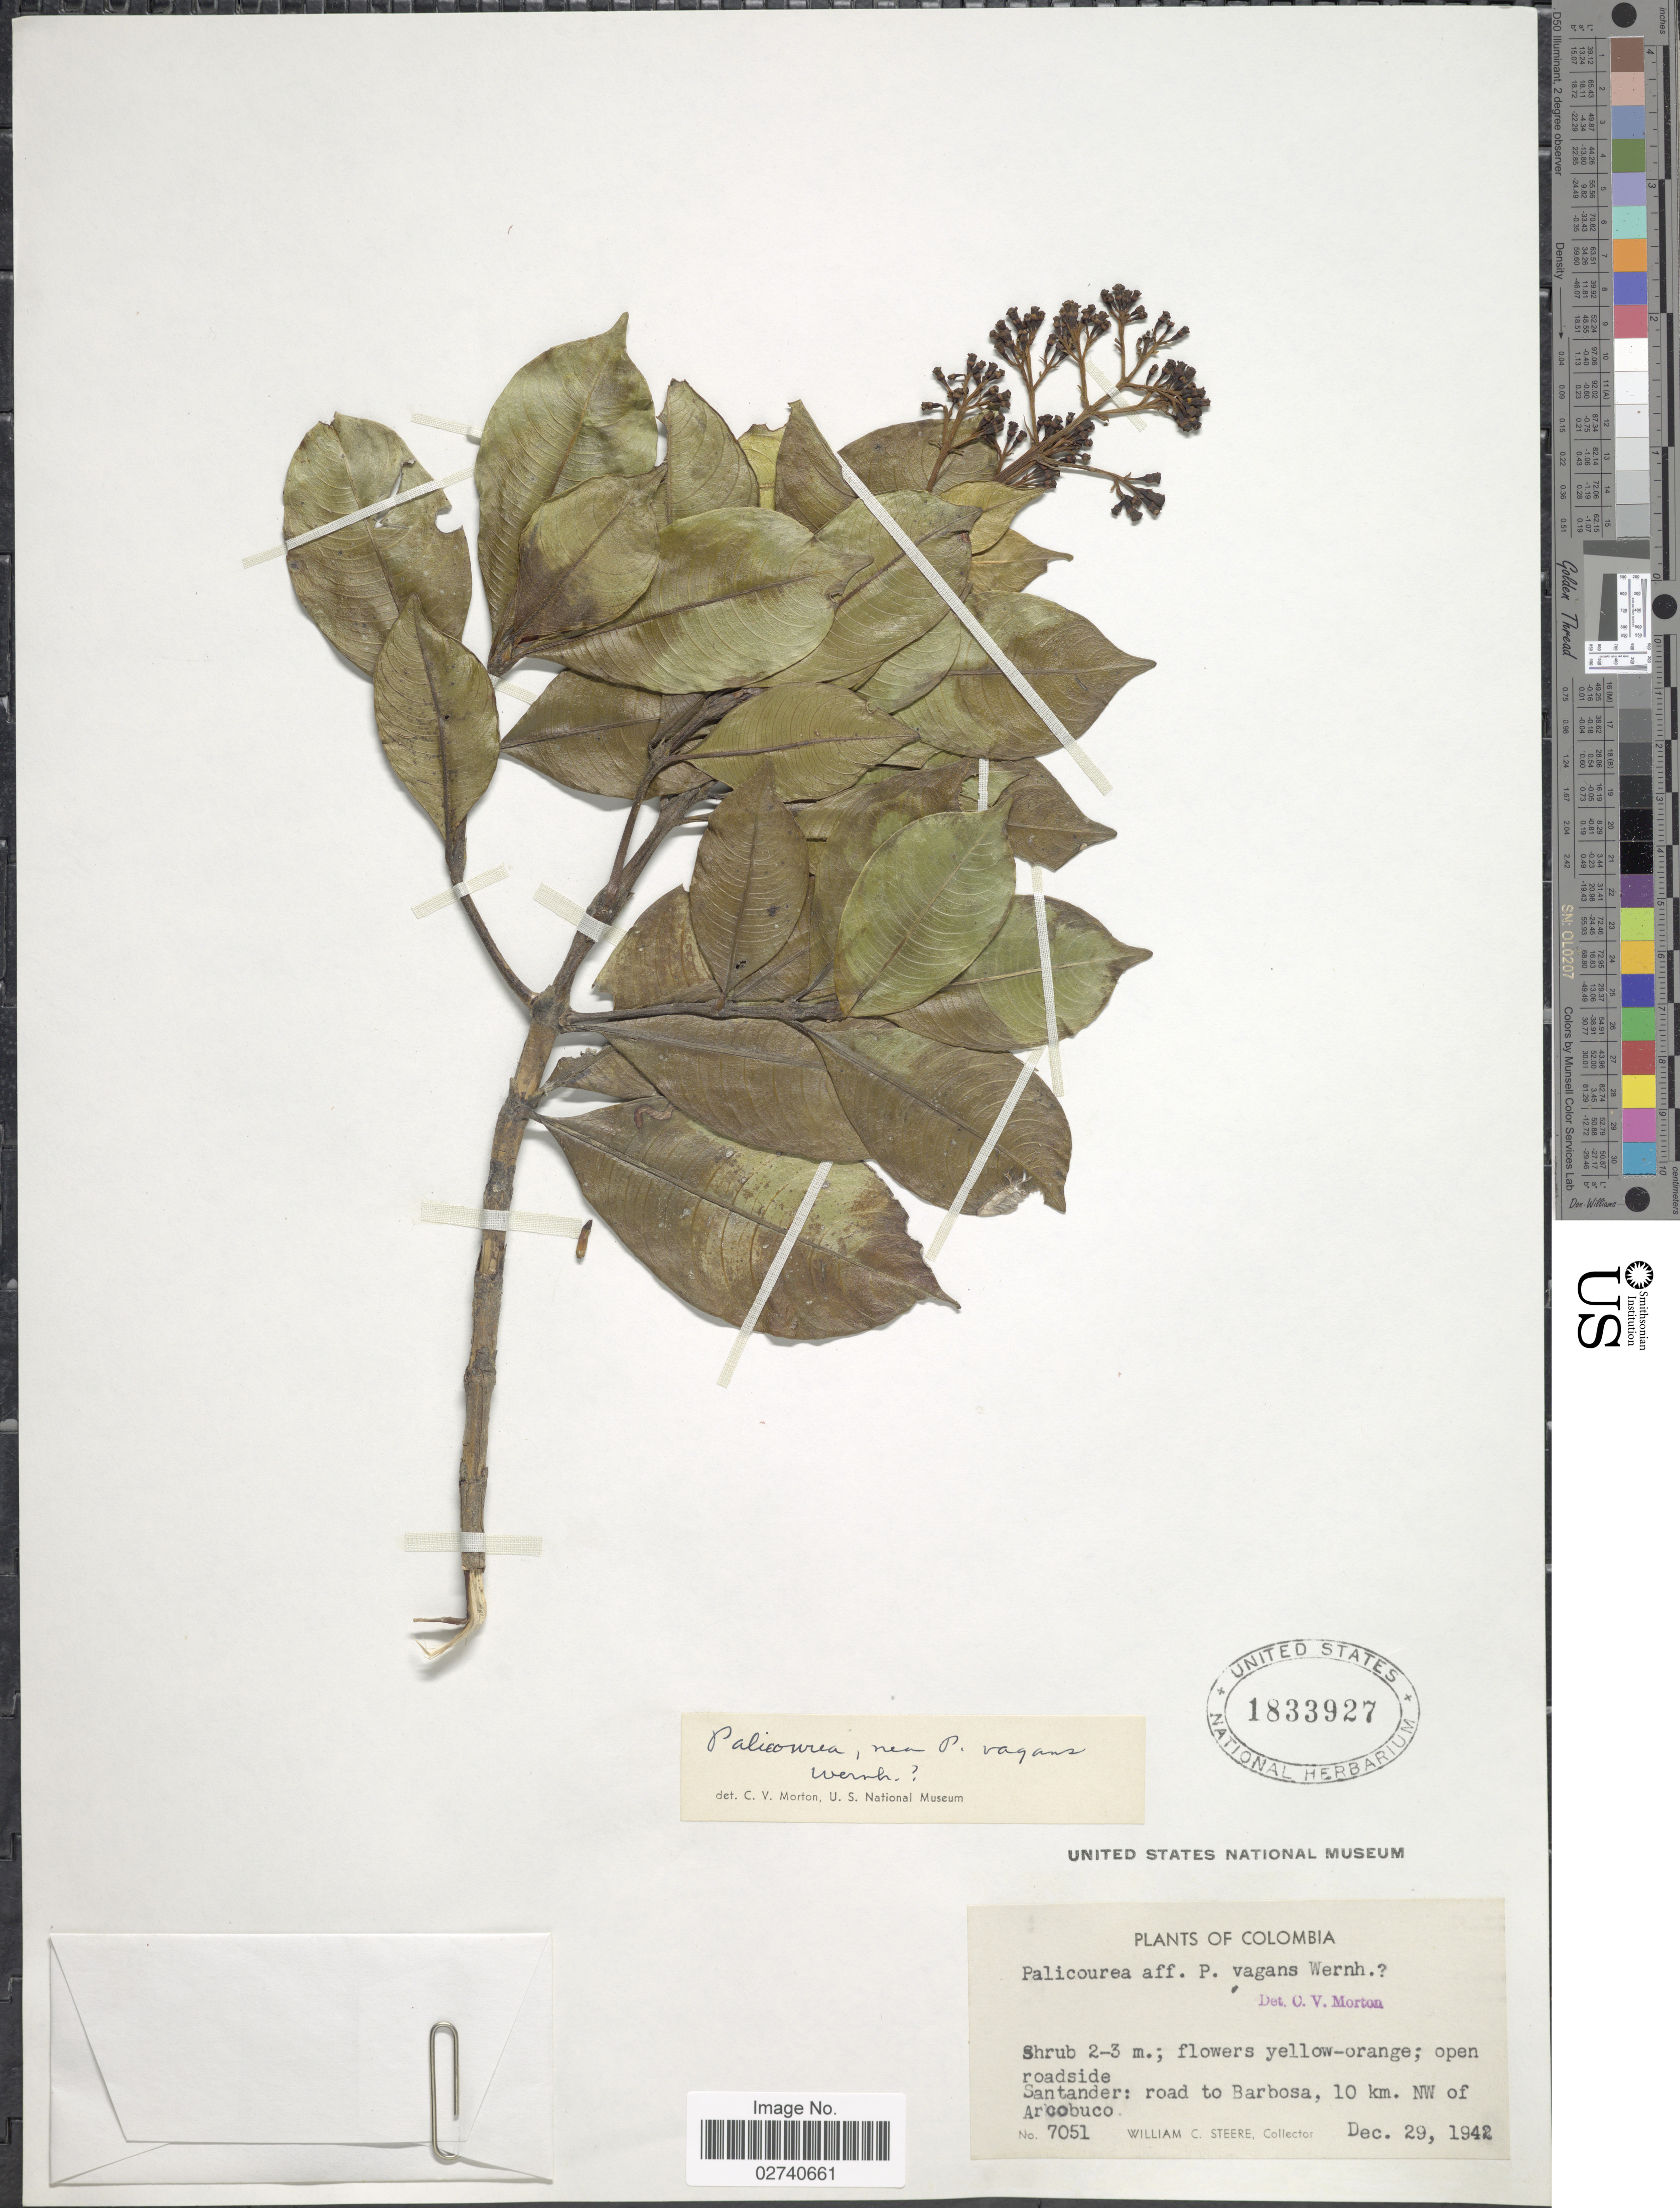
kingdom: Plantae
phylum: Tracheophyta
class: Magnoliopsida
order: Gentianales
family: Rubiaceae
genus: Palicourea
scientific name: Palicourea vagans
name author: Wernham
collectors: W. C. Steere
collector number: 7051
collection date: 1942-12-29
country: Colombia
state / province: Santander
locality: Road to Barbosa, 10 km. NW of Arcobuco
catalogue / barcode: US 1833927